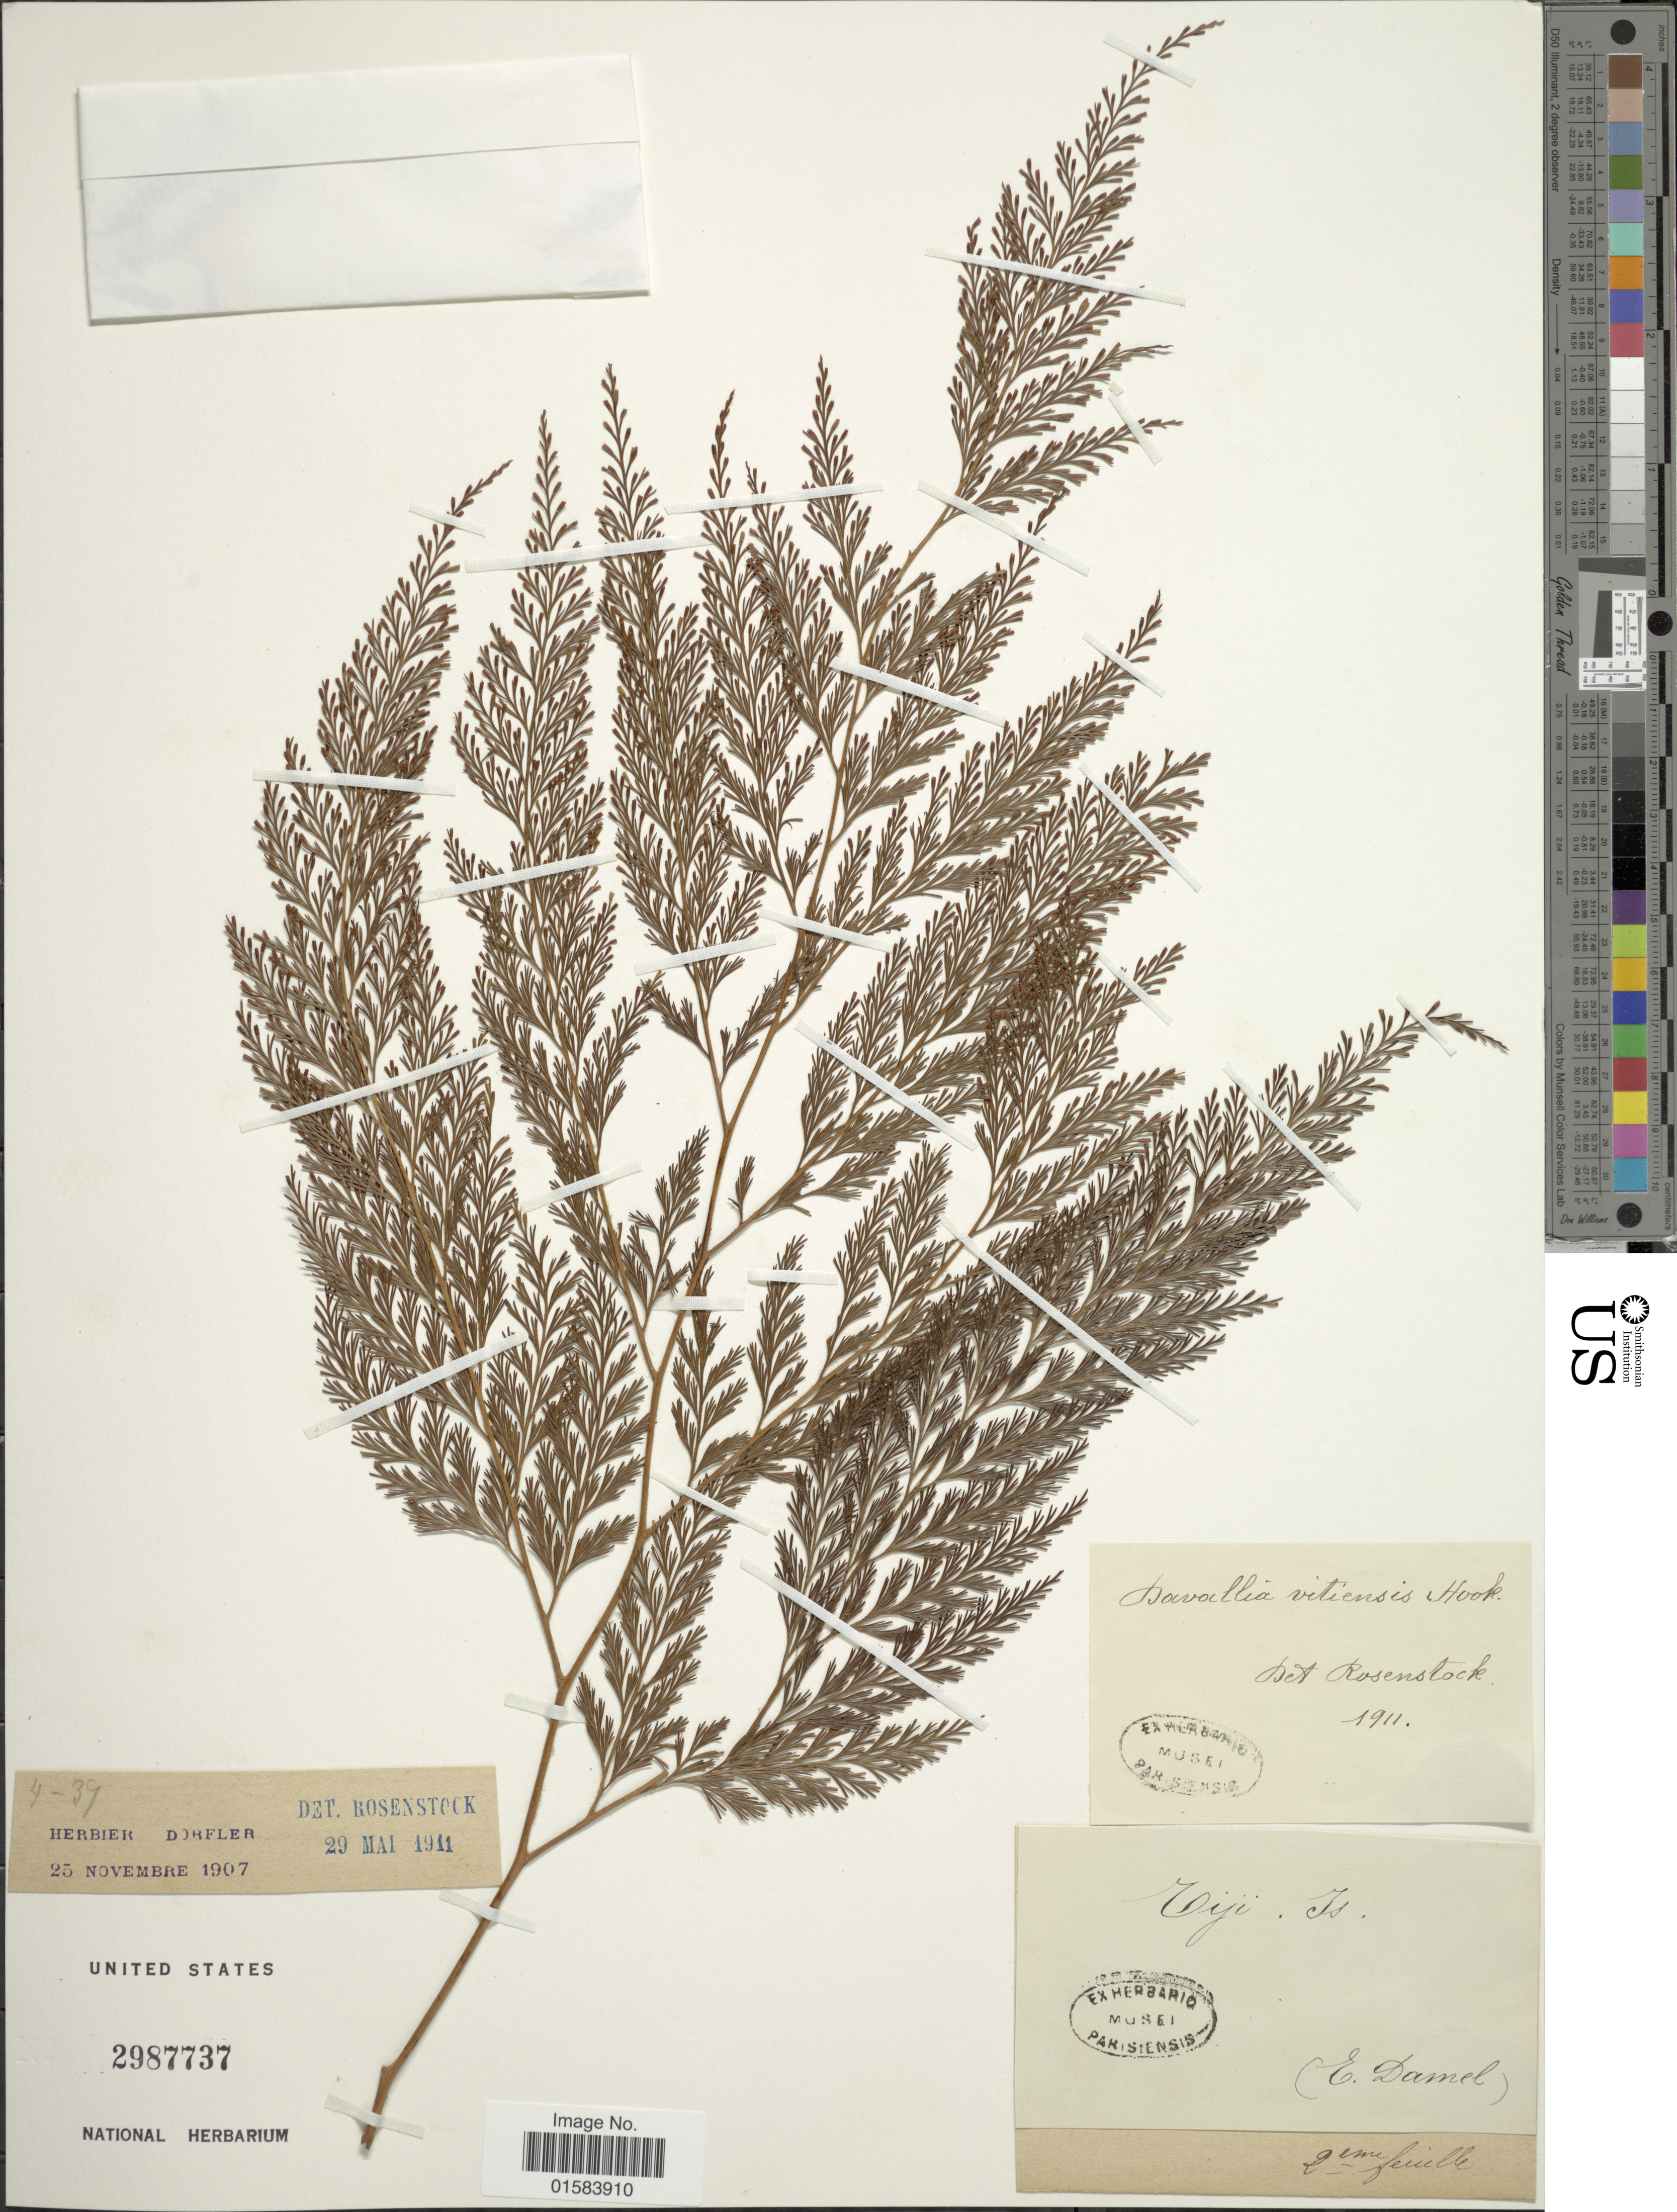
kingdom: Plantae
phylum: Tracheophyta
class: Polypodiopsida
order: Polypodiales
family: Davalliaceae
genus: Davallia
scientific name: Davallia solida var. fejeensis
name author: (Hook.) Noot.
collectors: E. Damel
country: Fiji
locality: Fiji Ins [interpreted]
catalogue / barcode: US 2987737